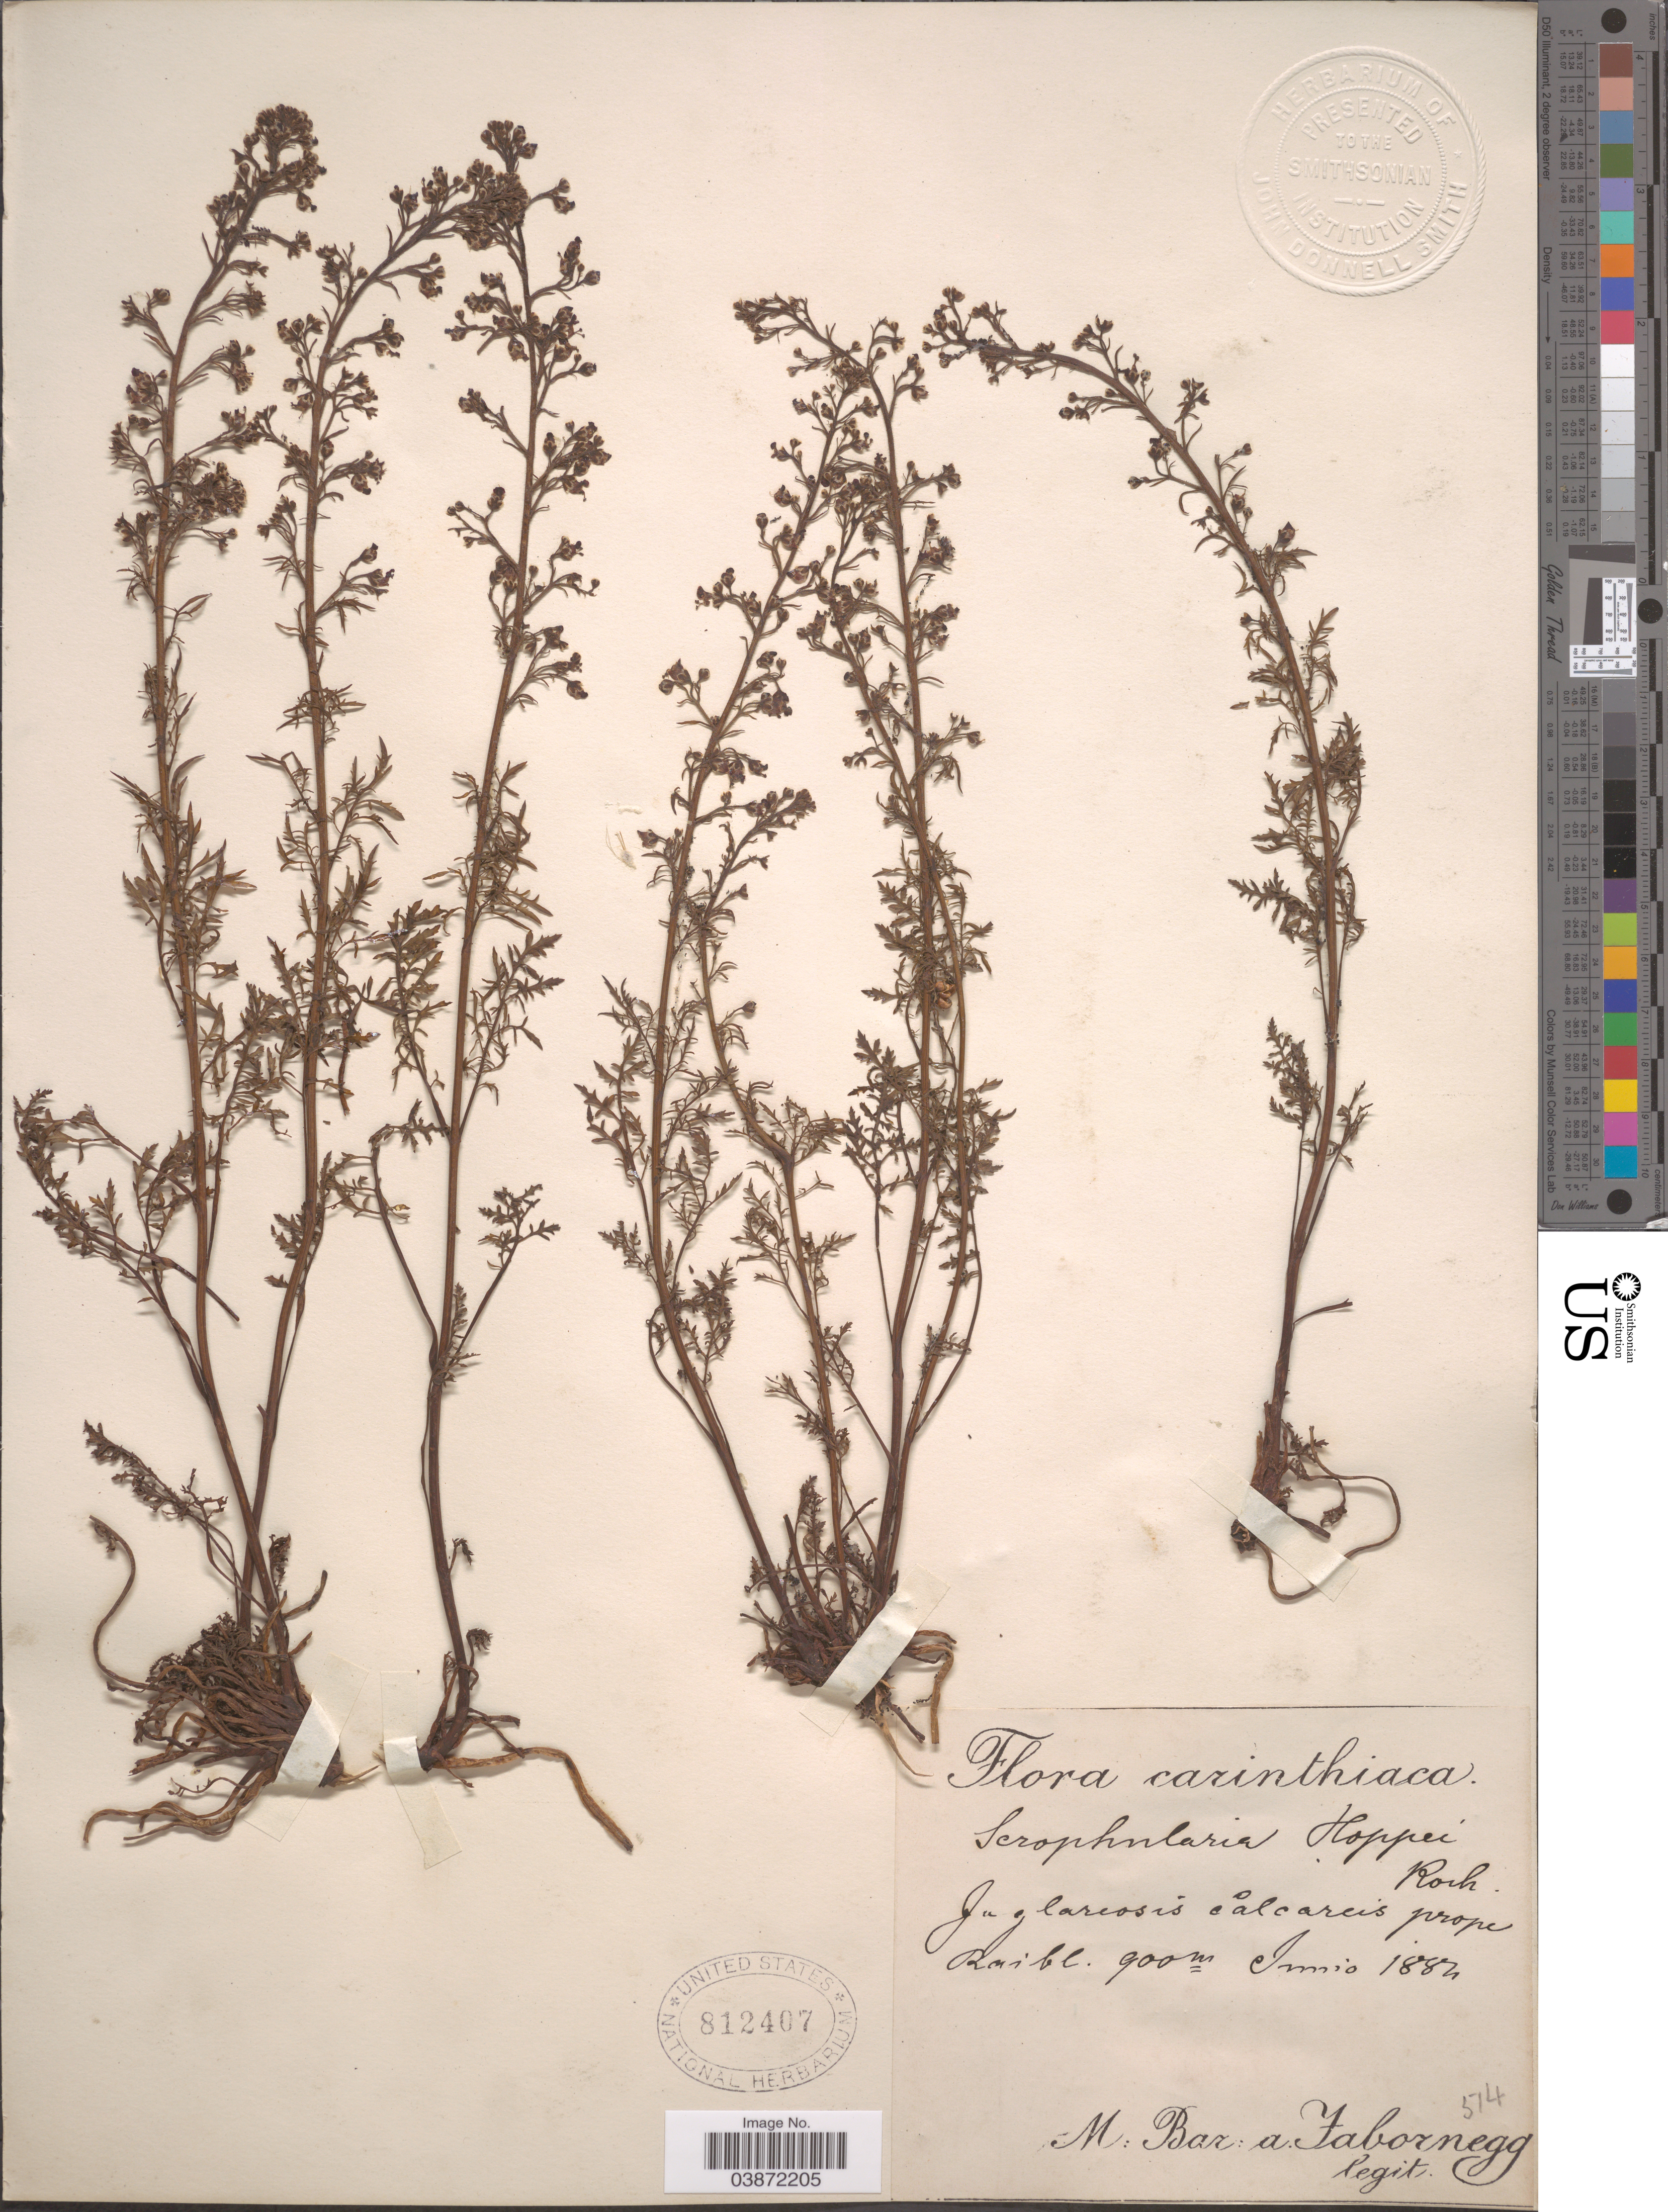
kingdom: Plantae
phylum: Tracheophyta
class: Magnoliopsida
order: Lamiales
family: Scrophulariaceae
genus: Scrophularia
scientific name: Scrophularia hoppii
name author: W.D.J. Koch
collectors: M. Fabornegg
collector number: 574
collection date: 1884-06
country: Italy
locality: Carinthiaca. In glareosis cålcareis prope Raibl.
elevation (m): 900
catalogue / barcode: US 812407